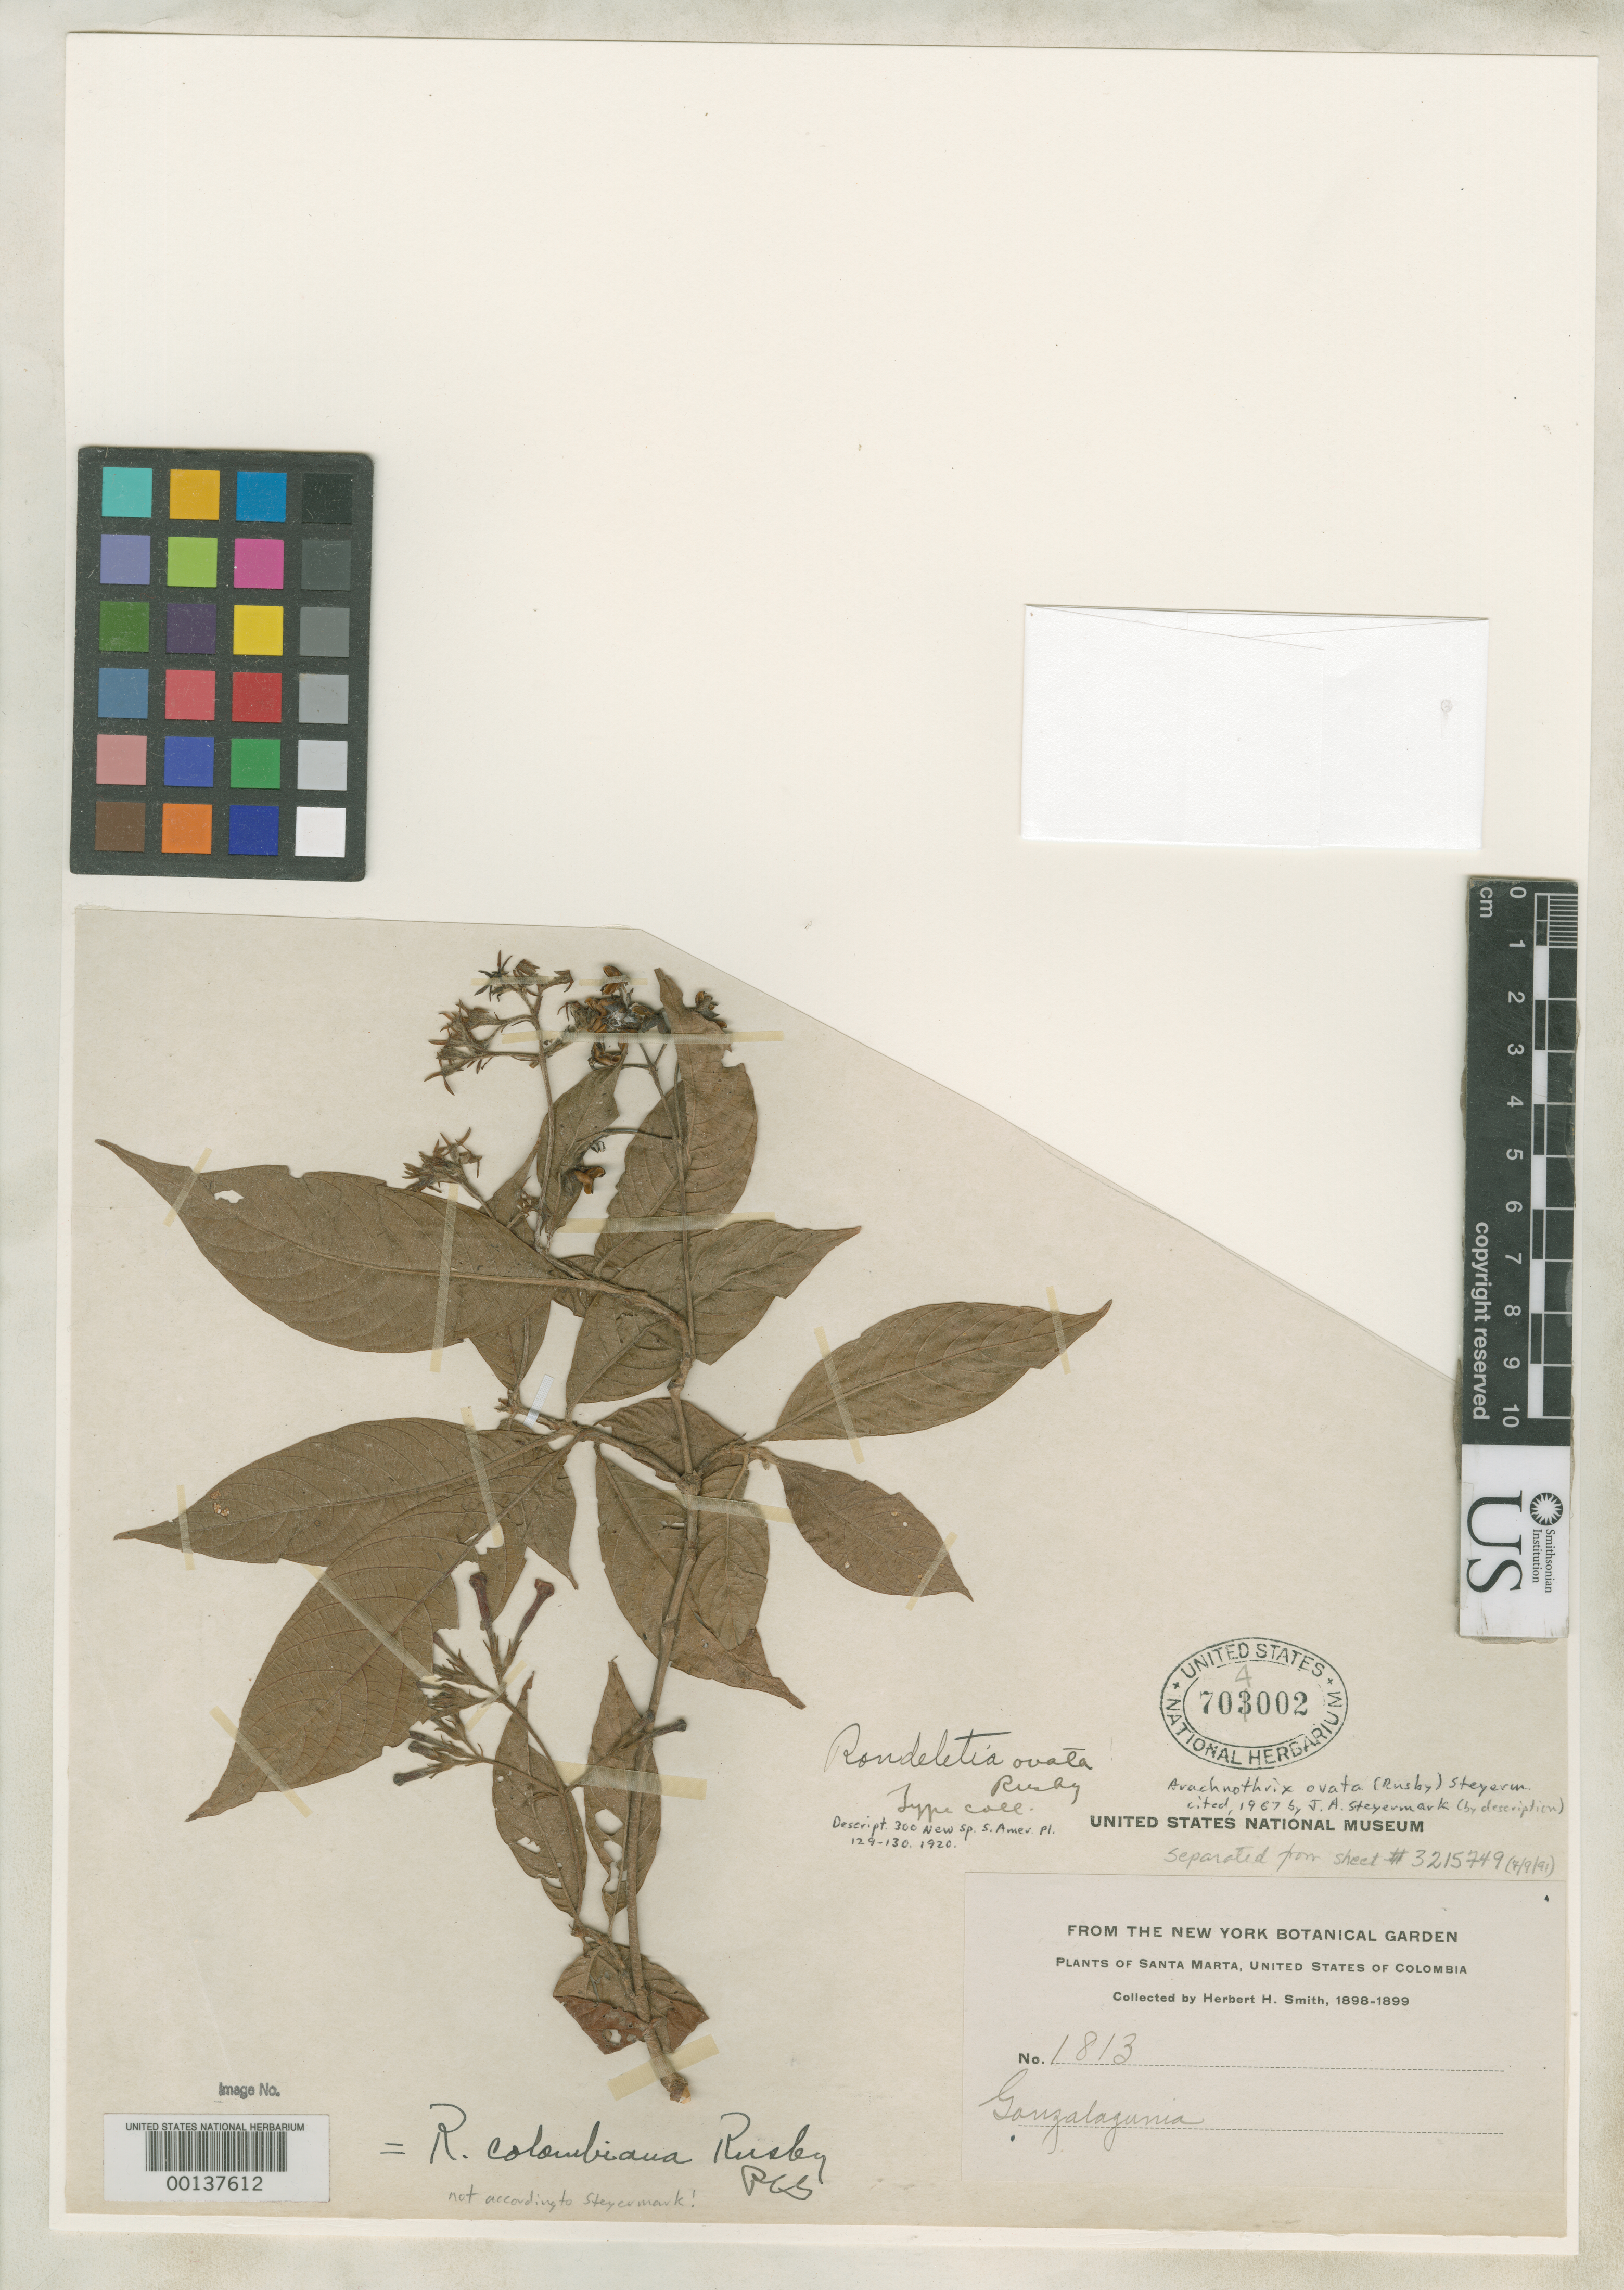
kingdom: Plantae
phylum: Tracheophyta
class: Magnoliopsida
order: Gentianales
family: Rubiaceae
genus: Rondeletia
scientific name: Rondeletia ovata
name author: Rusby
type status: Type Collection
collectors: Herbert H. Smith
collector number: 1813 p.p.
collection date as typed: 1898 to -- --- 1899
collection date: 1898/1899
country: Colombia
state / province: Magdalena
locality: Santa Marta.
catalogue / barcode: US 704002